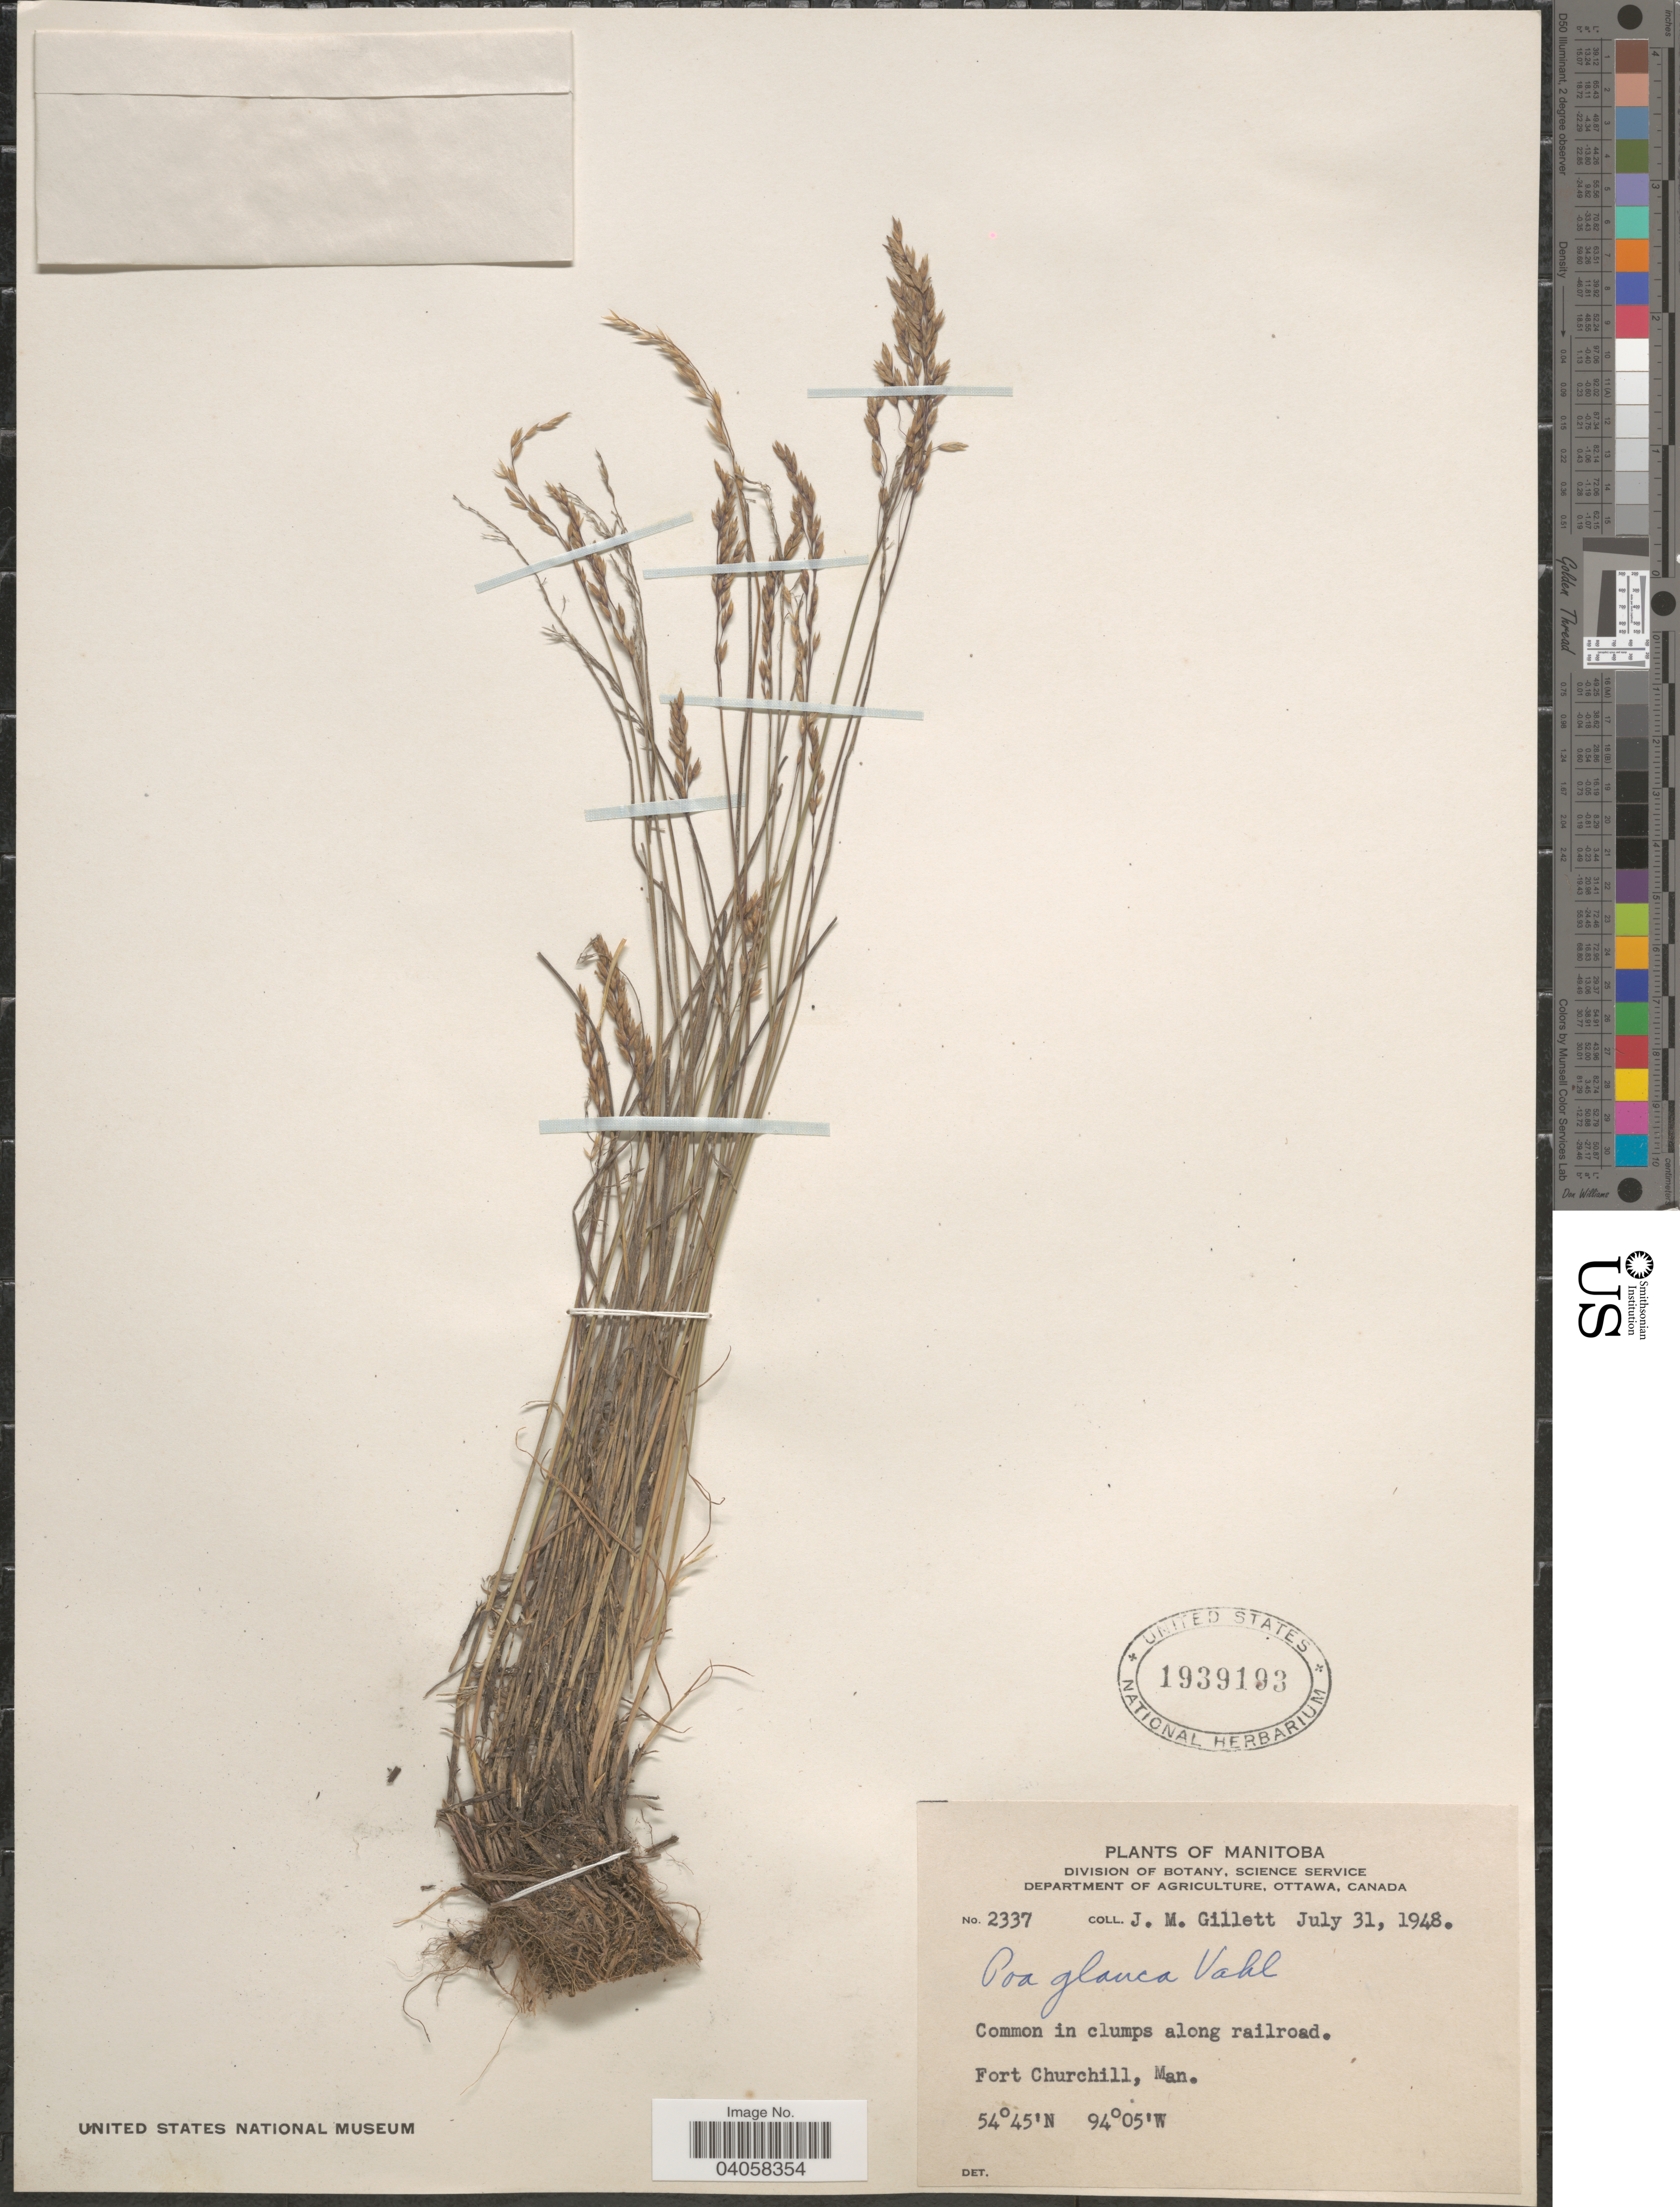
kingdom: Plantae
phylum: Tracheophyta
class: Liliopsida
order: Poales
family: Poaceae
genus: Poa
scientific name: Poa glauca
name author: Vahl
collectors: J. M. Gillett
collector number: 2337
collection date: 1948-07-31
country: Canada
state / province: Manitoba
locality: Fort Churchill.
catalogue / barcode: US 1939193